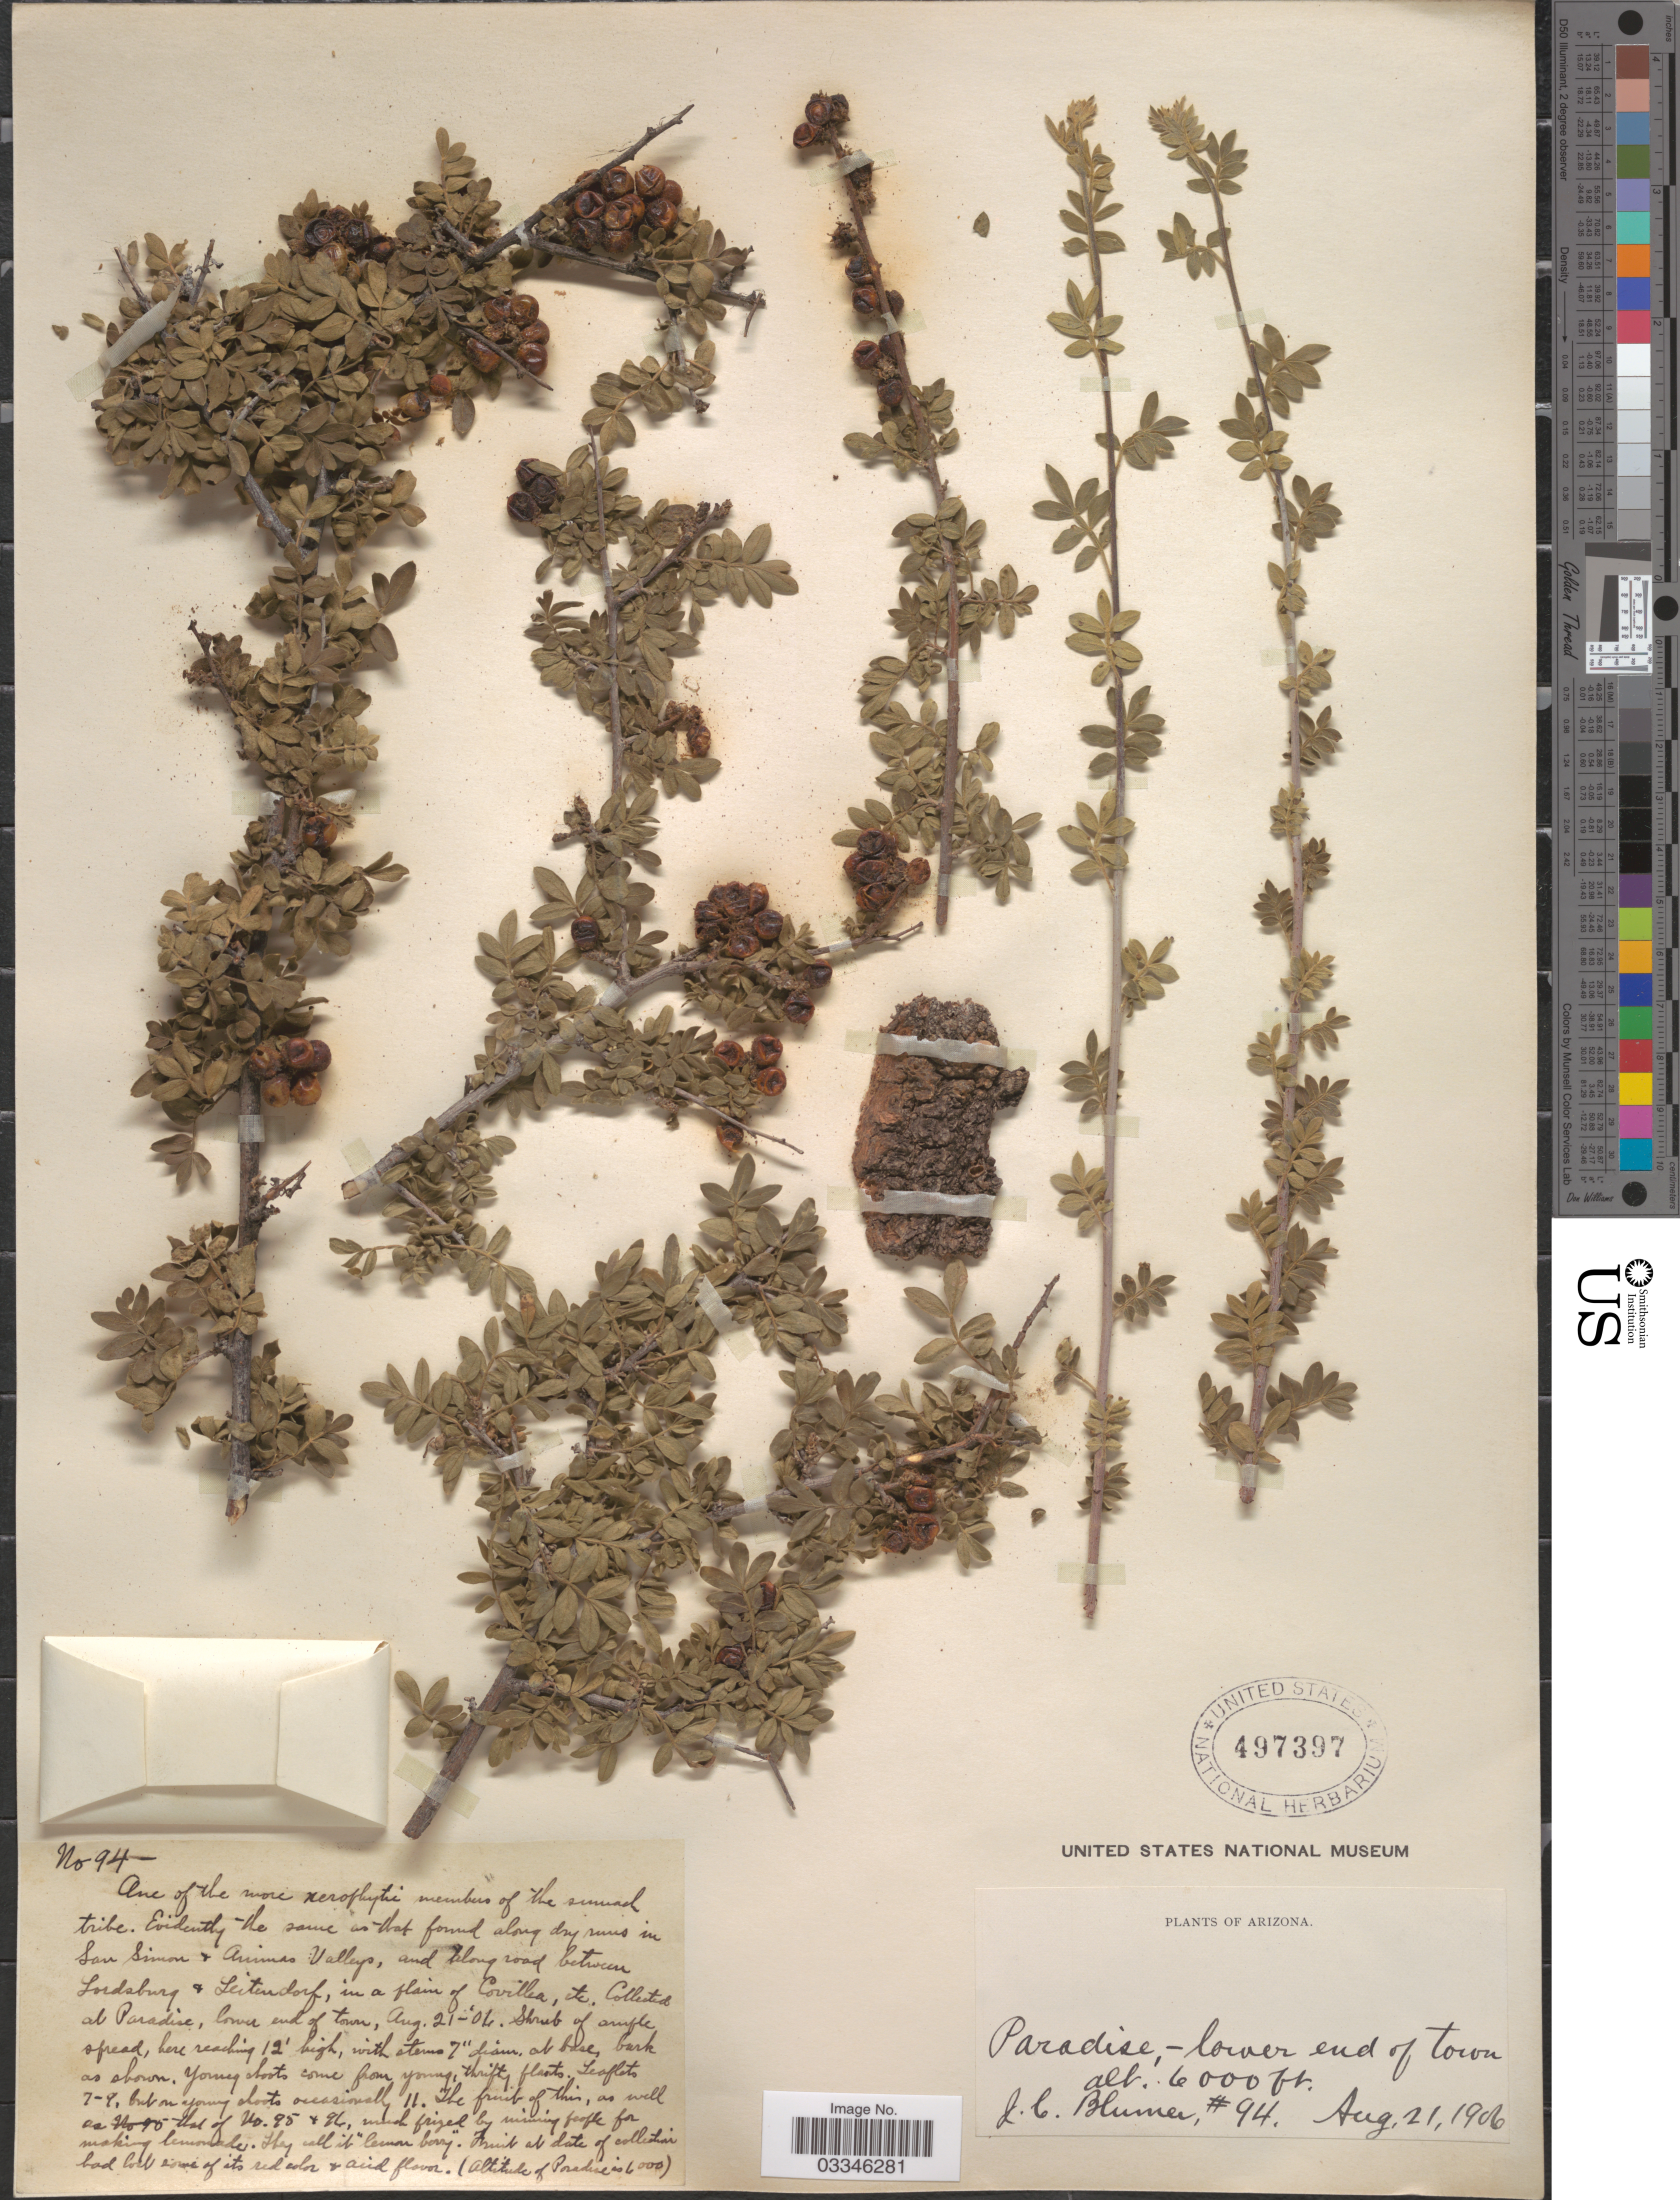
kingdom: Plantae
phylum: Tracheophyta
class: Magnoliopsida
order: Sapindales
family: Anacardiaceae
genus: Rhus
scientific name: Rhus microphylla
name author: Engelm.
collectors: J. C. Blumer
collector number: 94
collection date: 1906-08-21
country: United States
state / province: Arizona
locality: Paradise - lower end of town.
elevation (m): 1829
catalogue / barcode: US 497397